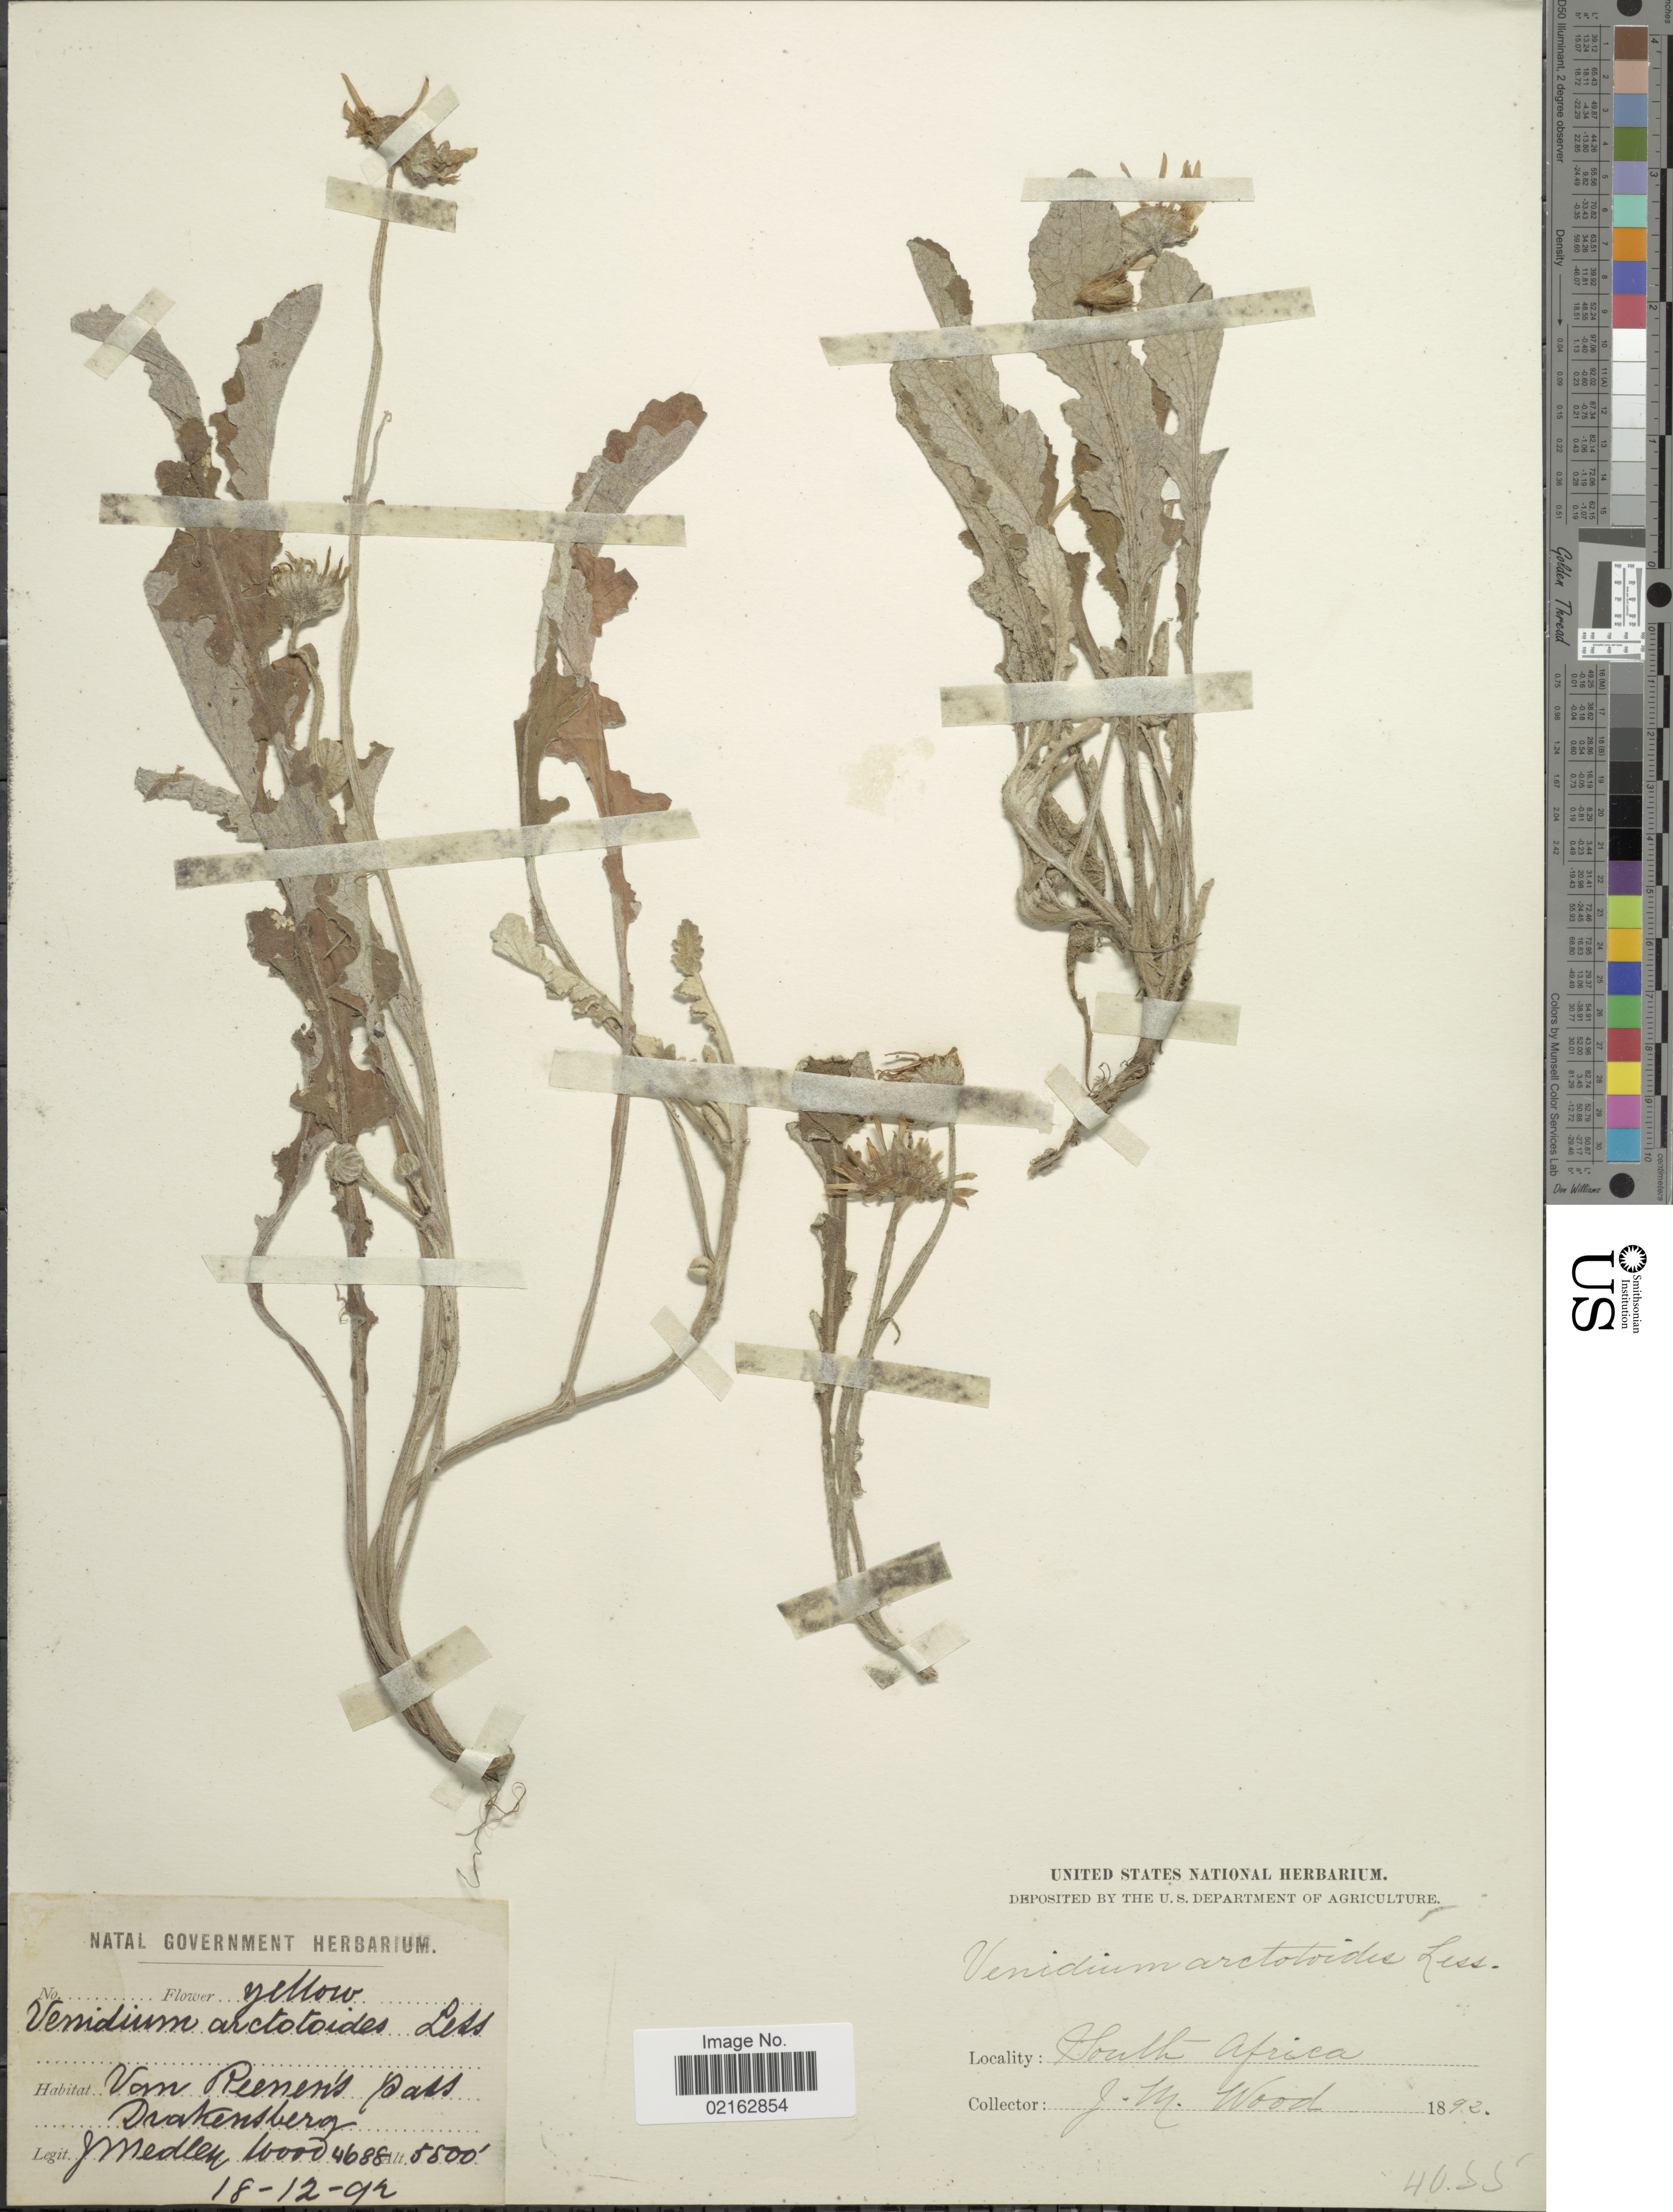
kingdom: Plantae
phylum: Tracheophyta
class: Magnoliopsida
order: Asterales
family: Asteraceae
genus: Arctotis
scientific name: Arctotis arctotoides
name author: (L. f.) O. Hoffm.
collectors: J. Medley Wood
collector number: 4688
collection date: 1892-12-18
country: South Africa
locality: Van Reenen's Pass. Drakensberg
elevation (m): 1676